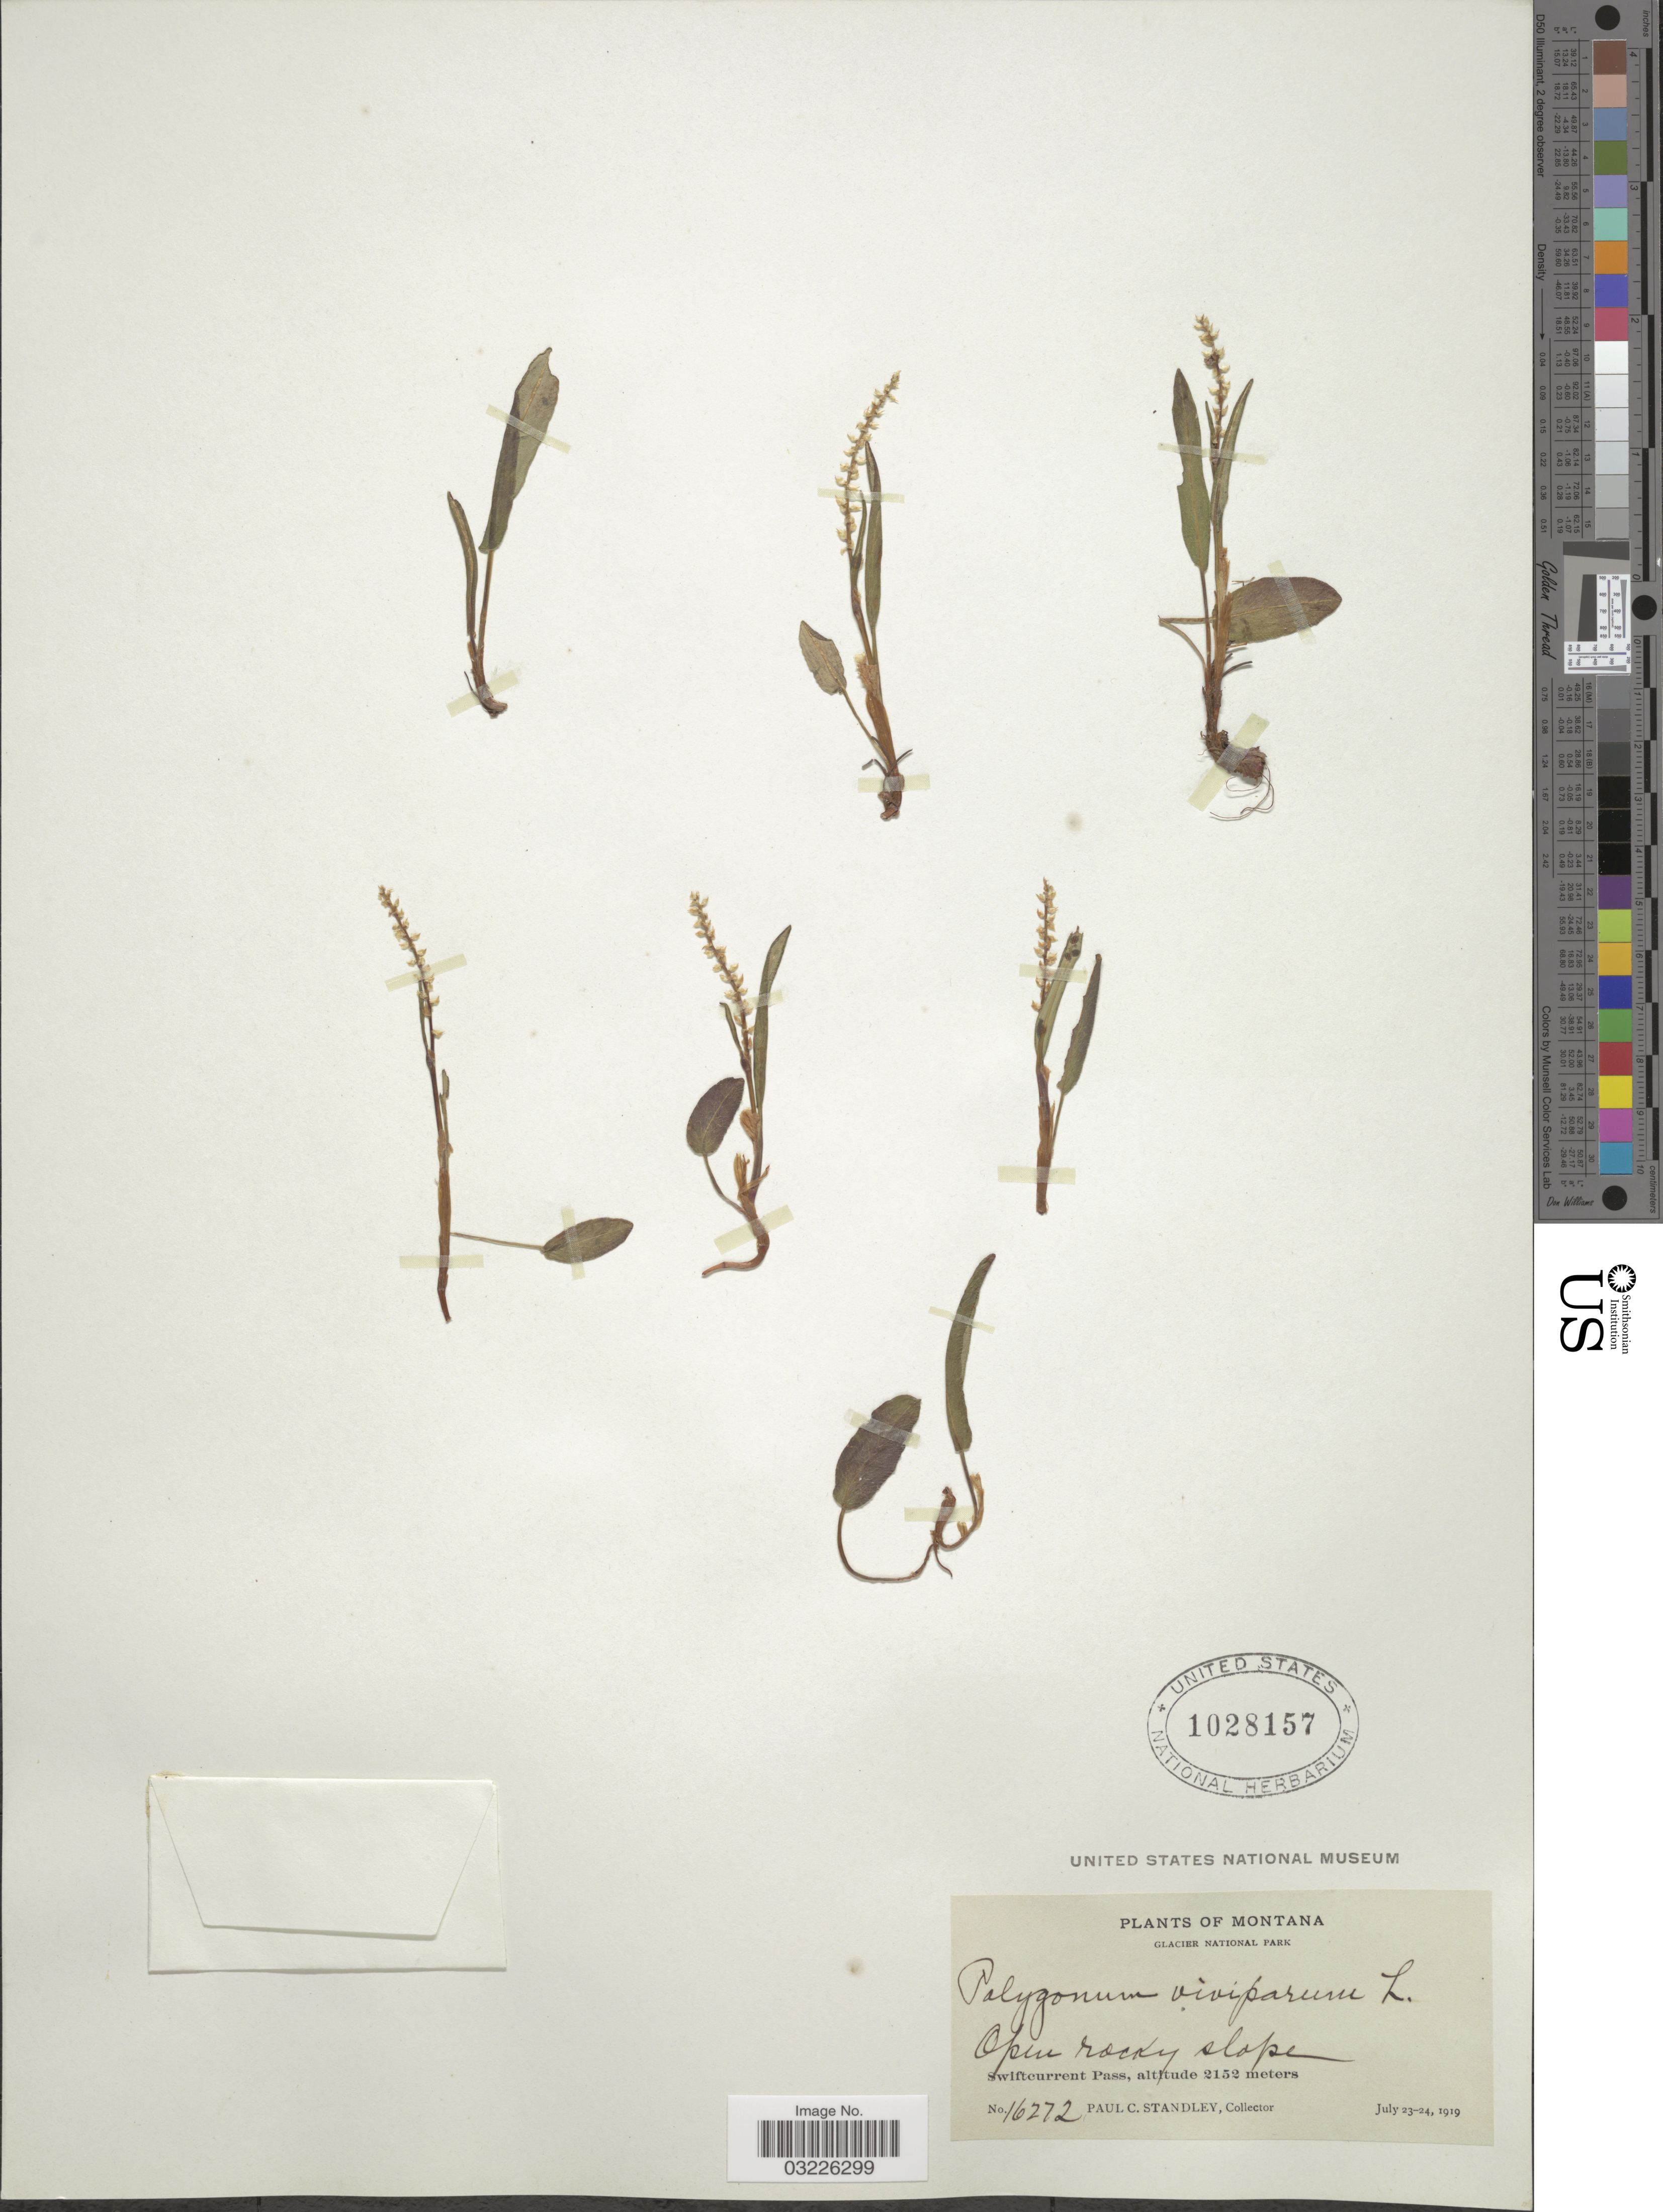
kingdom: Plantae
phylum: Tracheophyta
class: Magnoliopsida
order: Caryophyllales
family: Polygonaceae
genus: Bistorta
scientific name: Bistorta vivipara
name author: (L.) Delarbre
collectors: P. C. Standley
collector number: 16272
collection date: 1919-07-23/1919-07-24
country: United States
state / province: Montana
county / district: Glacier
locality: Glacier National Park, Swiftcurrent Pass.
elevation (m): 2152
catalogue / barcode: US 1028157